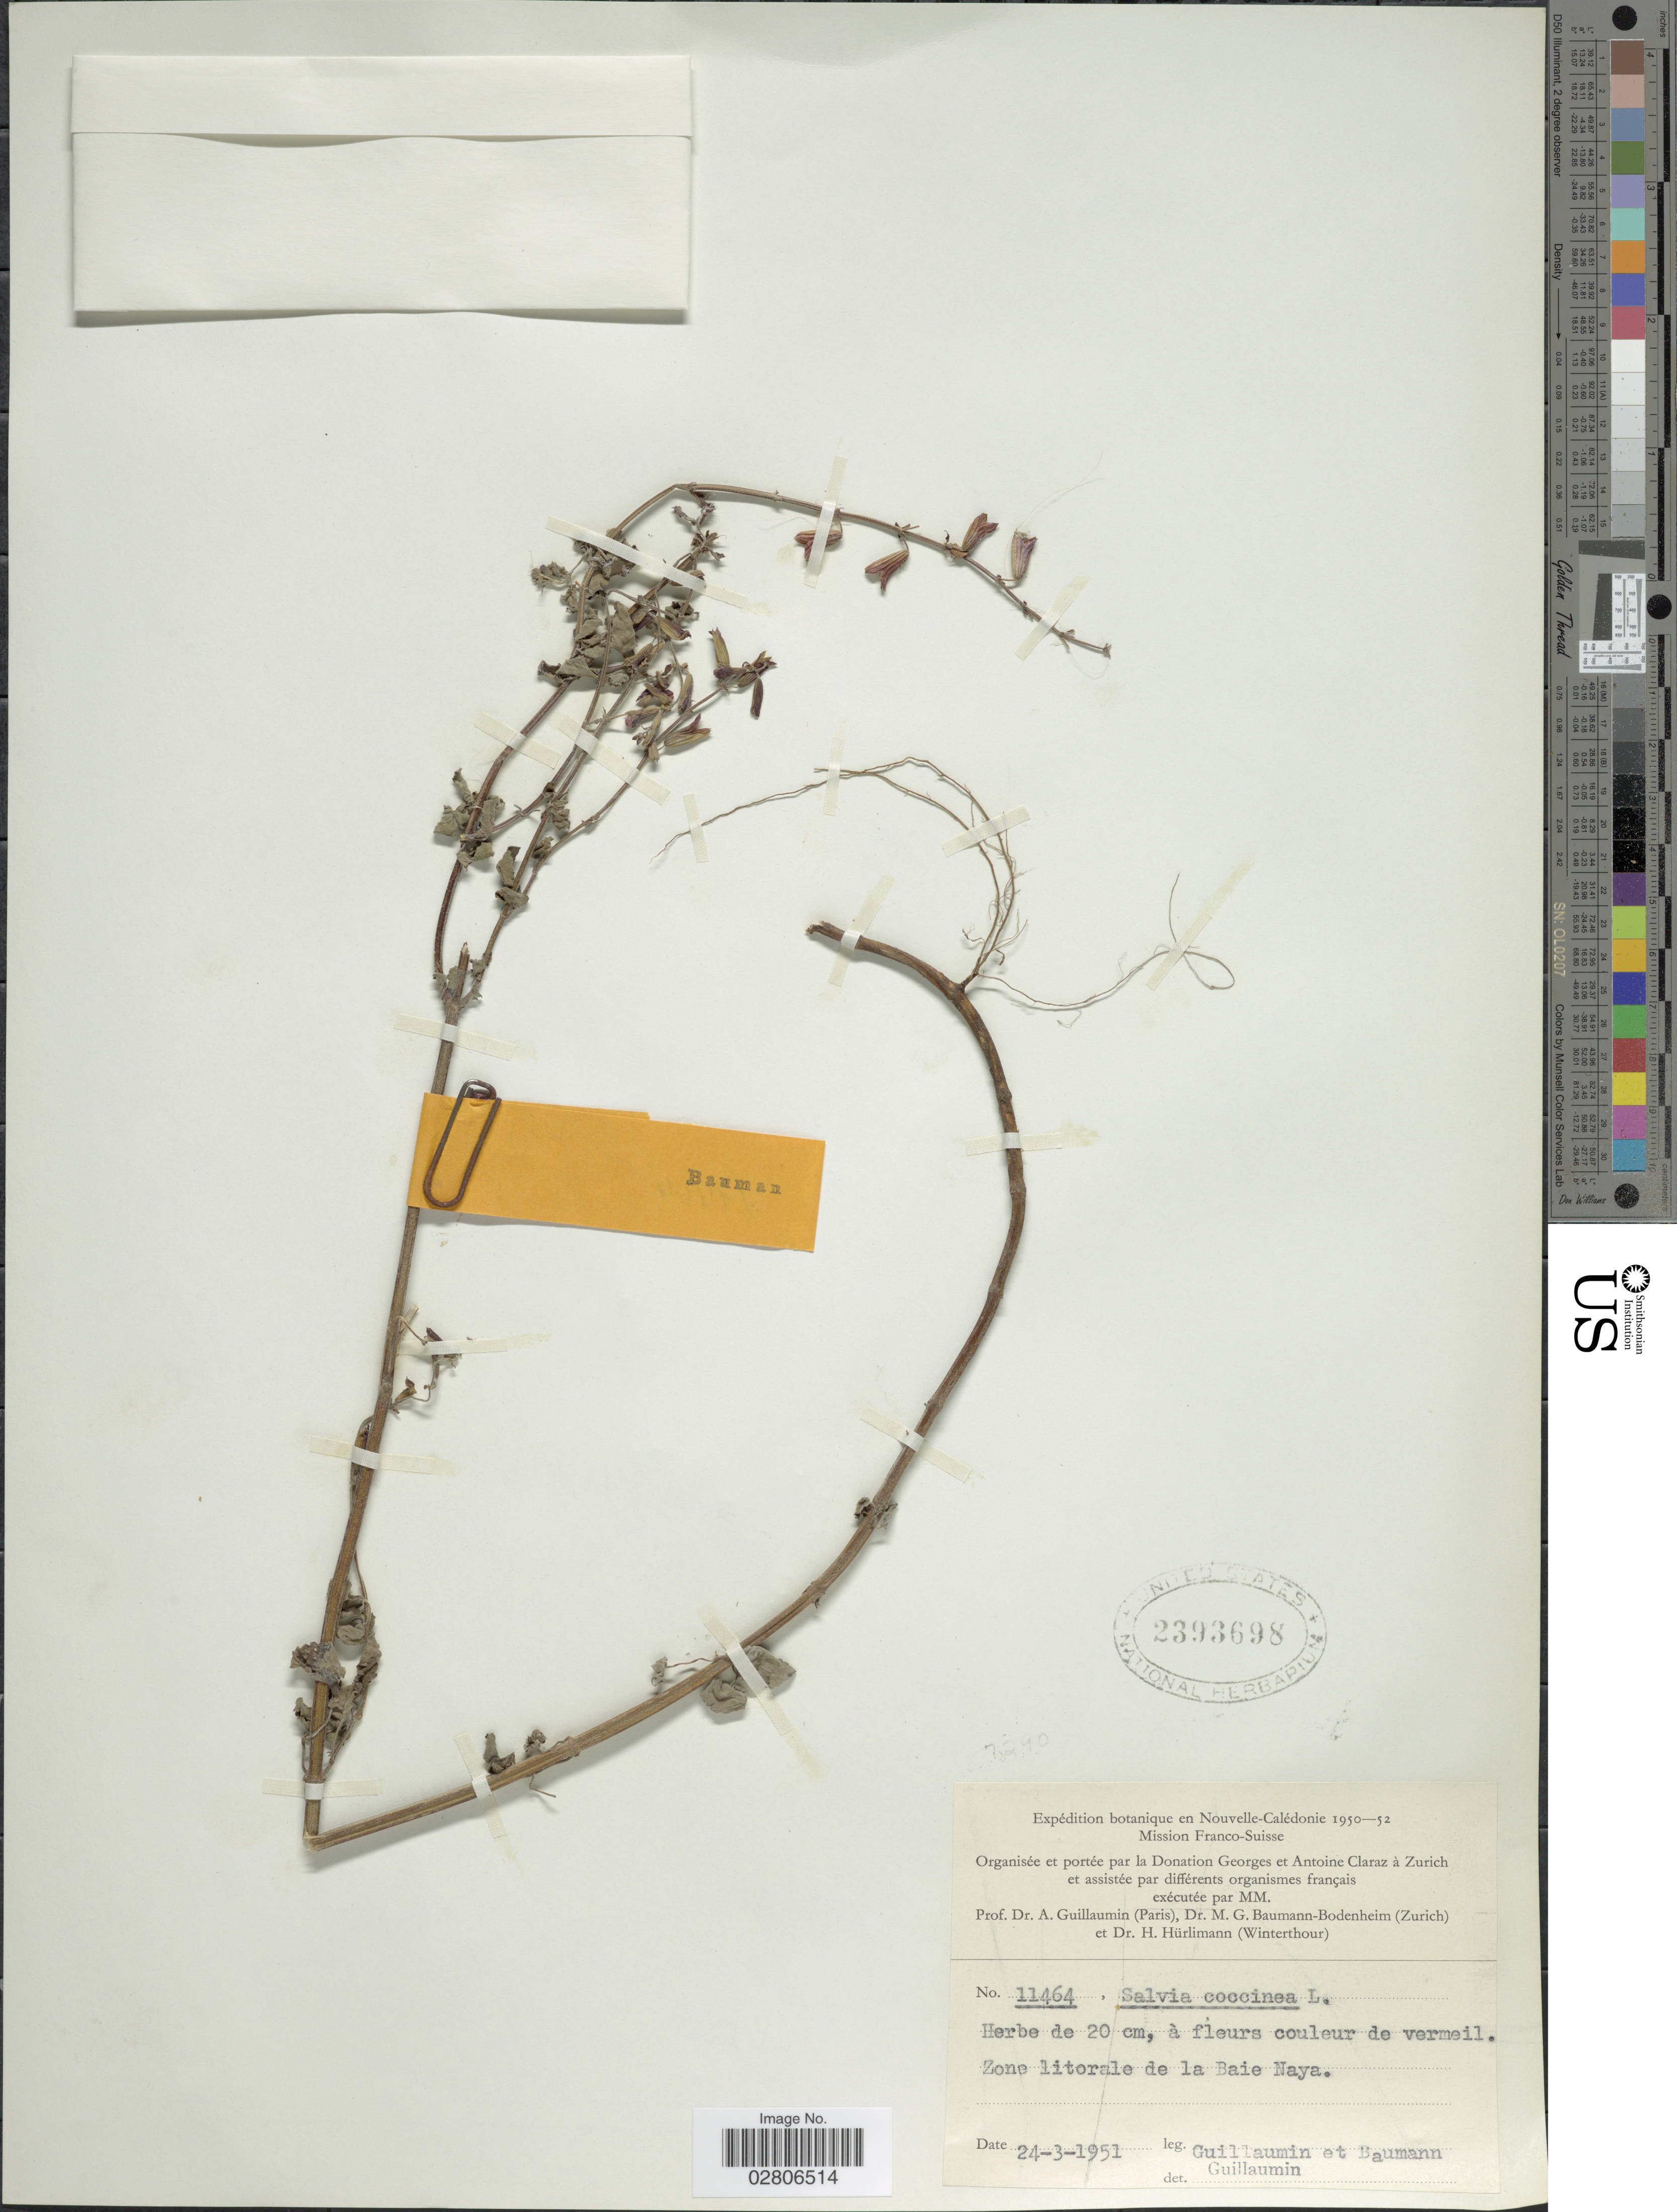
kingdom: Plantae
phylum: Tracheophyta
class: Magnoliopsida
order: Lamiales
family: Lamiaceae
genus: Salvia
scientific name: Salvia coccinea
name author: Etlinger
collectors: -. Guillaumin, A. Guillaumin, M. Baumann & H. Hürlimann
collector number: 11464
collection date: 1951-03-24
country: New Caledonia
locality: Zone litorale de la Baie Naya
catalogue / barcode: US 2393698